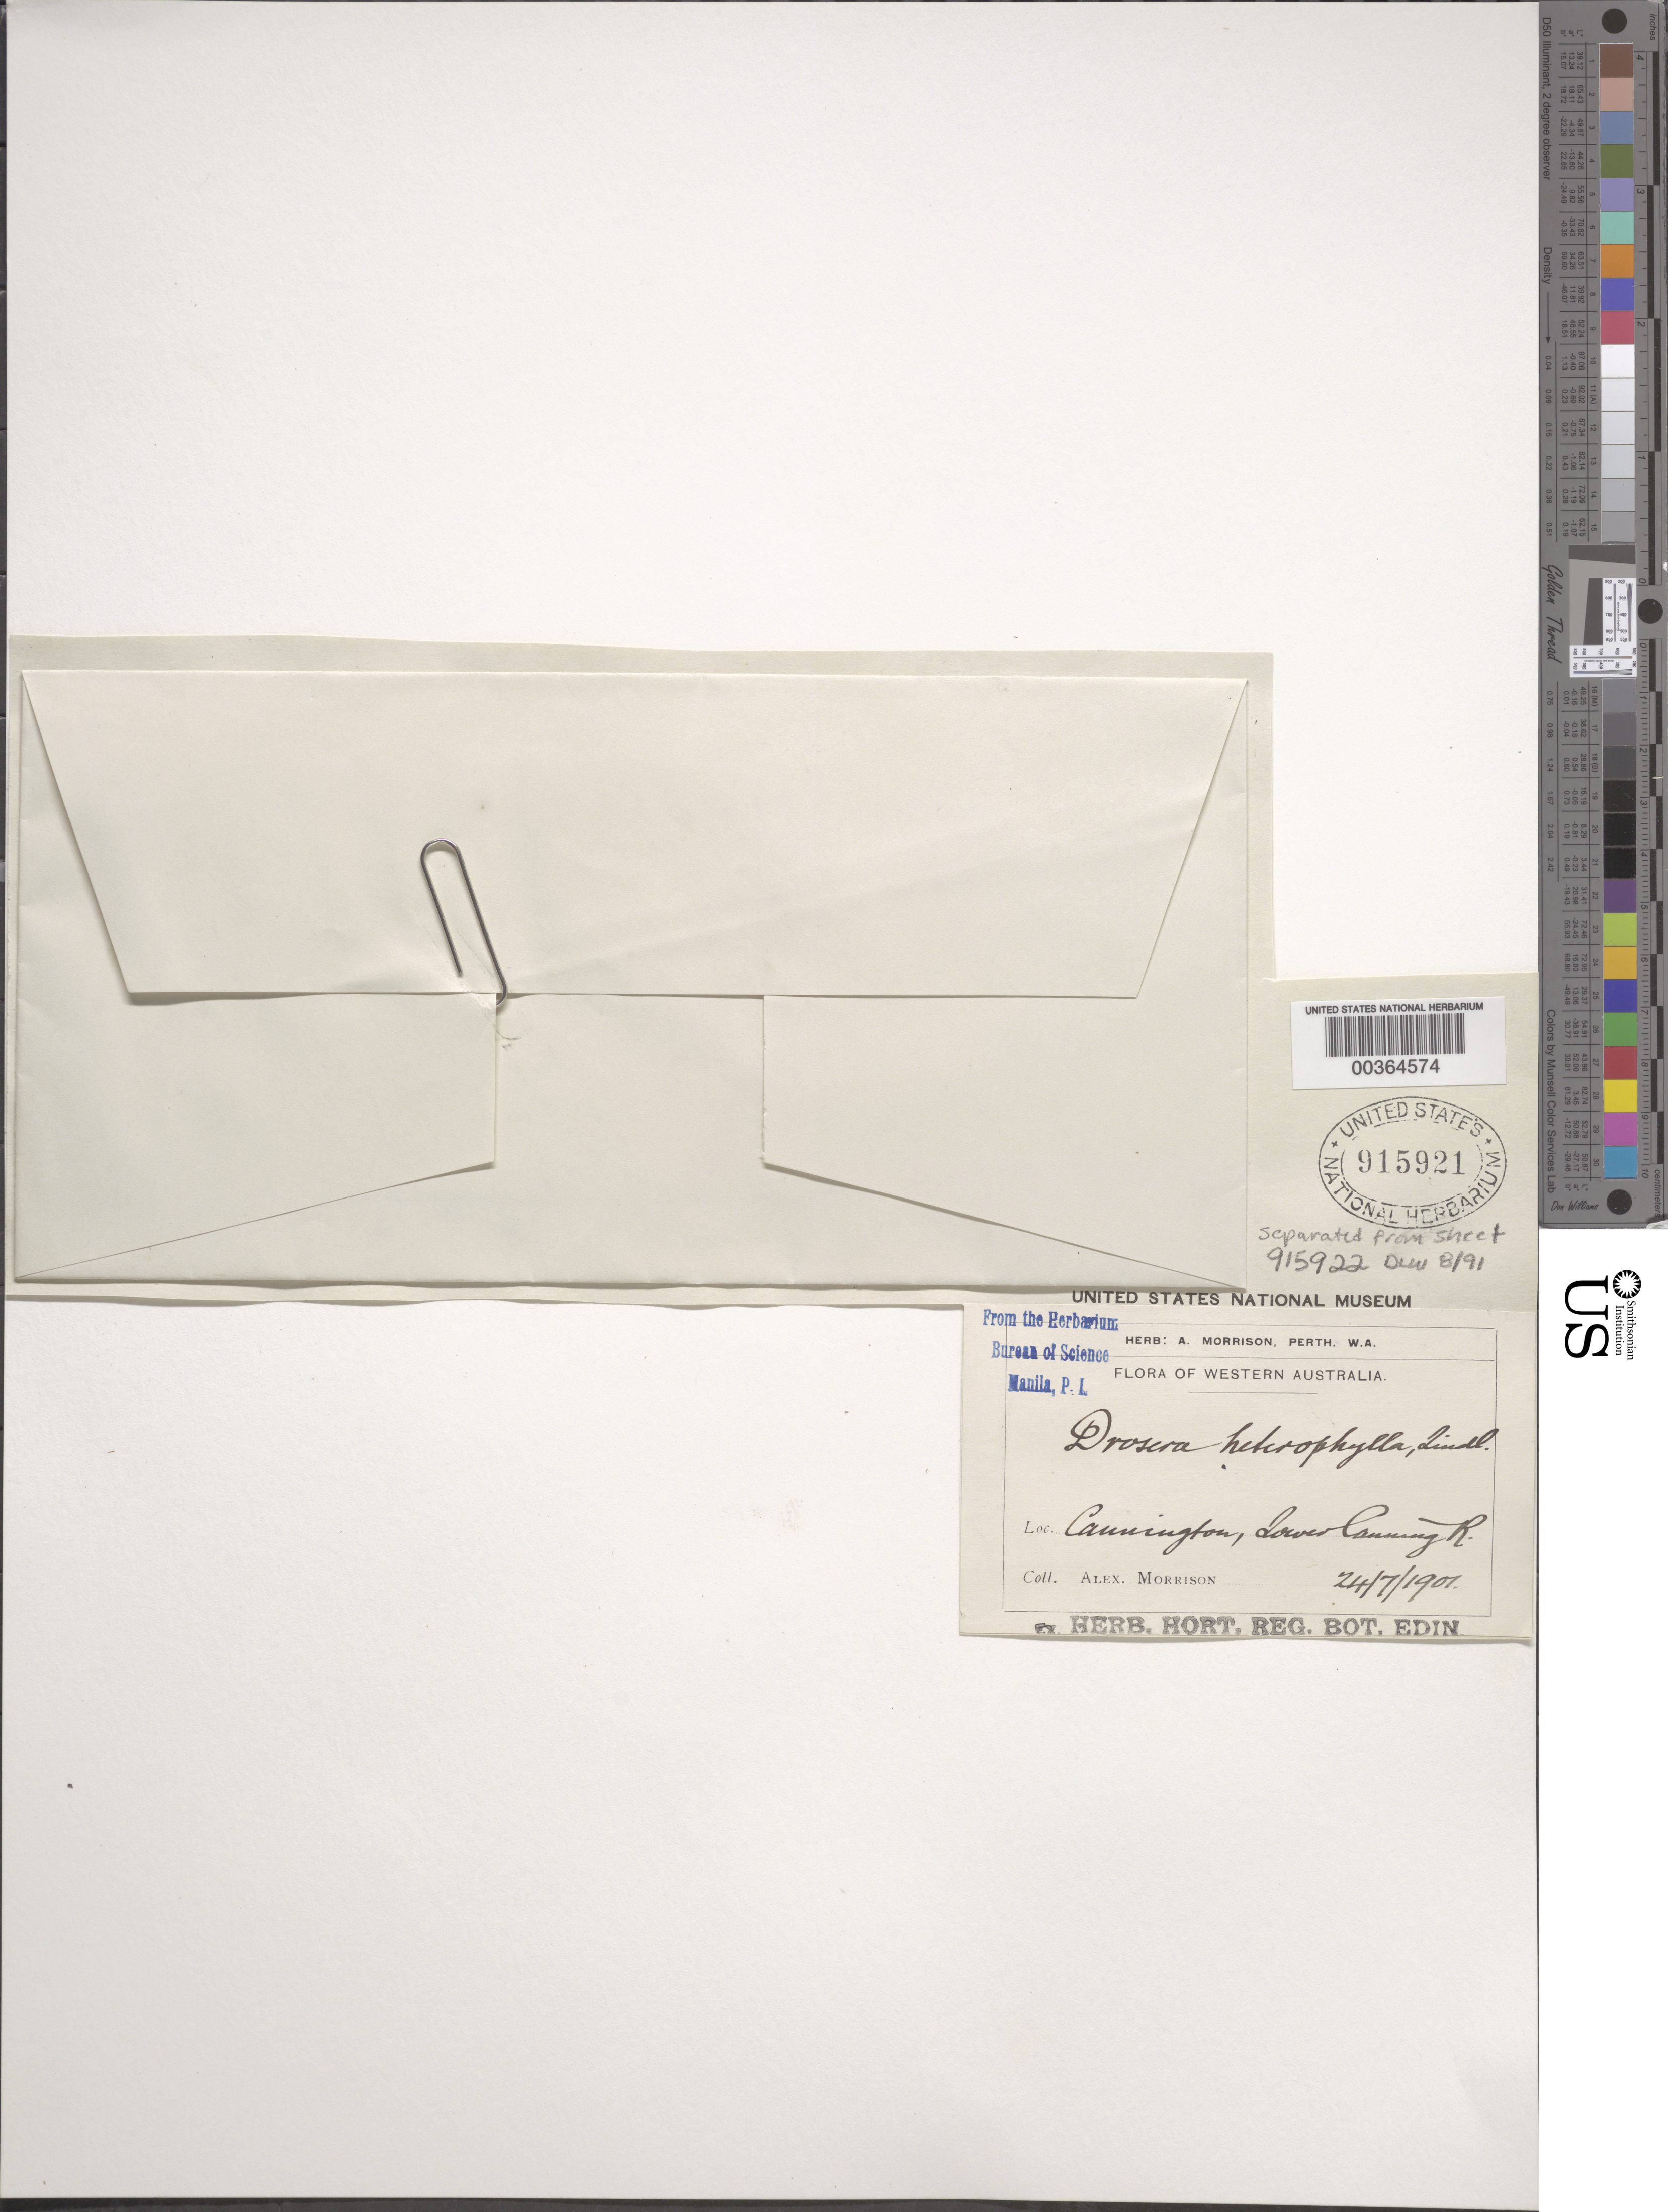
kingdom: Plantae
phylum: Tracheophyta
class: Magnoliopsida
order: Caryophyllales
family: Droseraceae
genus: Drosera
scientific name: Drosera heterophylla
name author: Lindl.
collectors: A. Morrison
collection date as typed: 24 Jul 1901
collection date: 1901-07-24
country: Australia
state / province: Western Australia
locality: Lower canning river, cannington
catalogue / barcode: US 915921